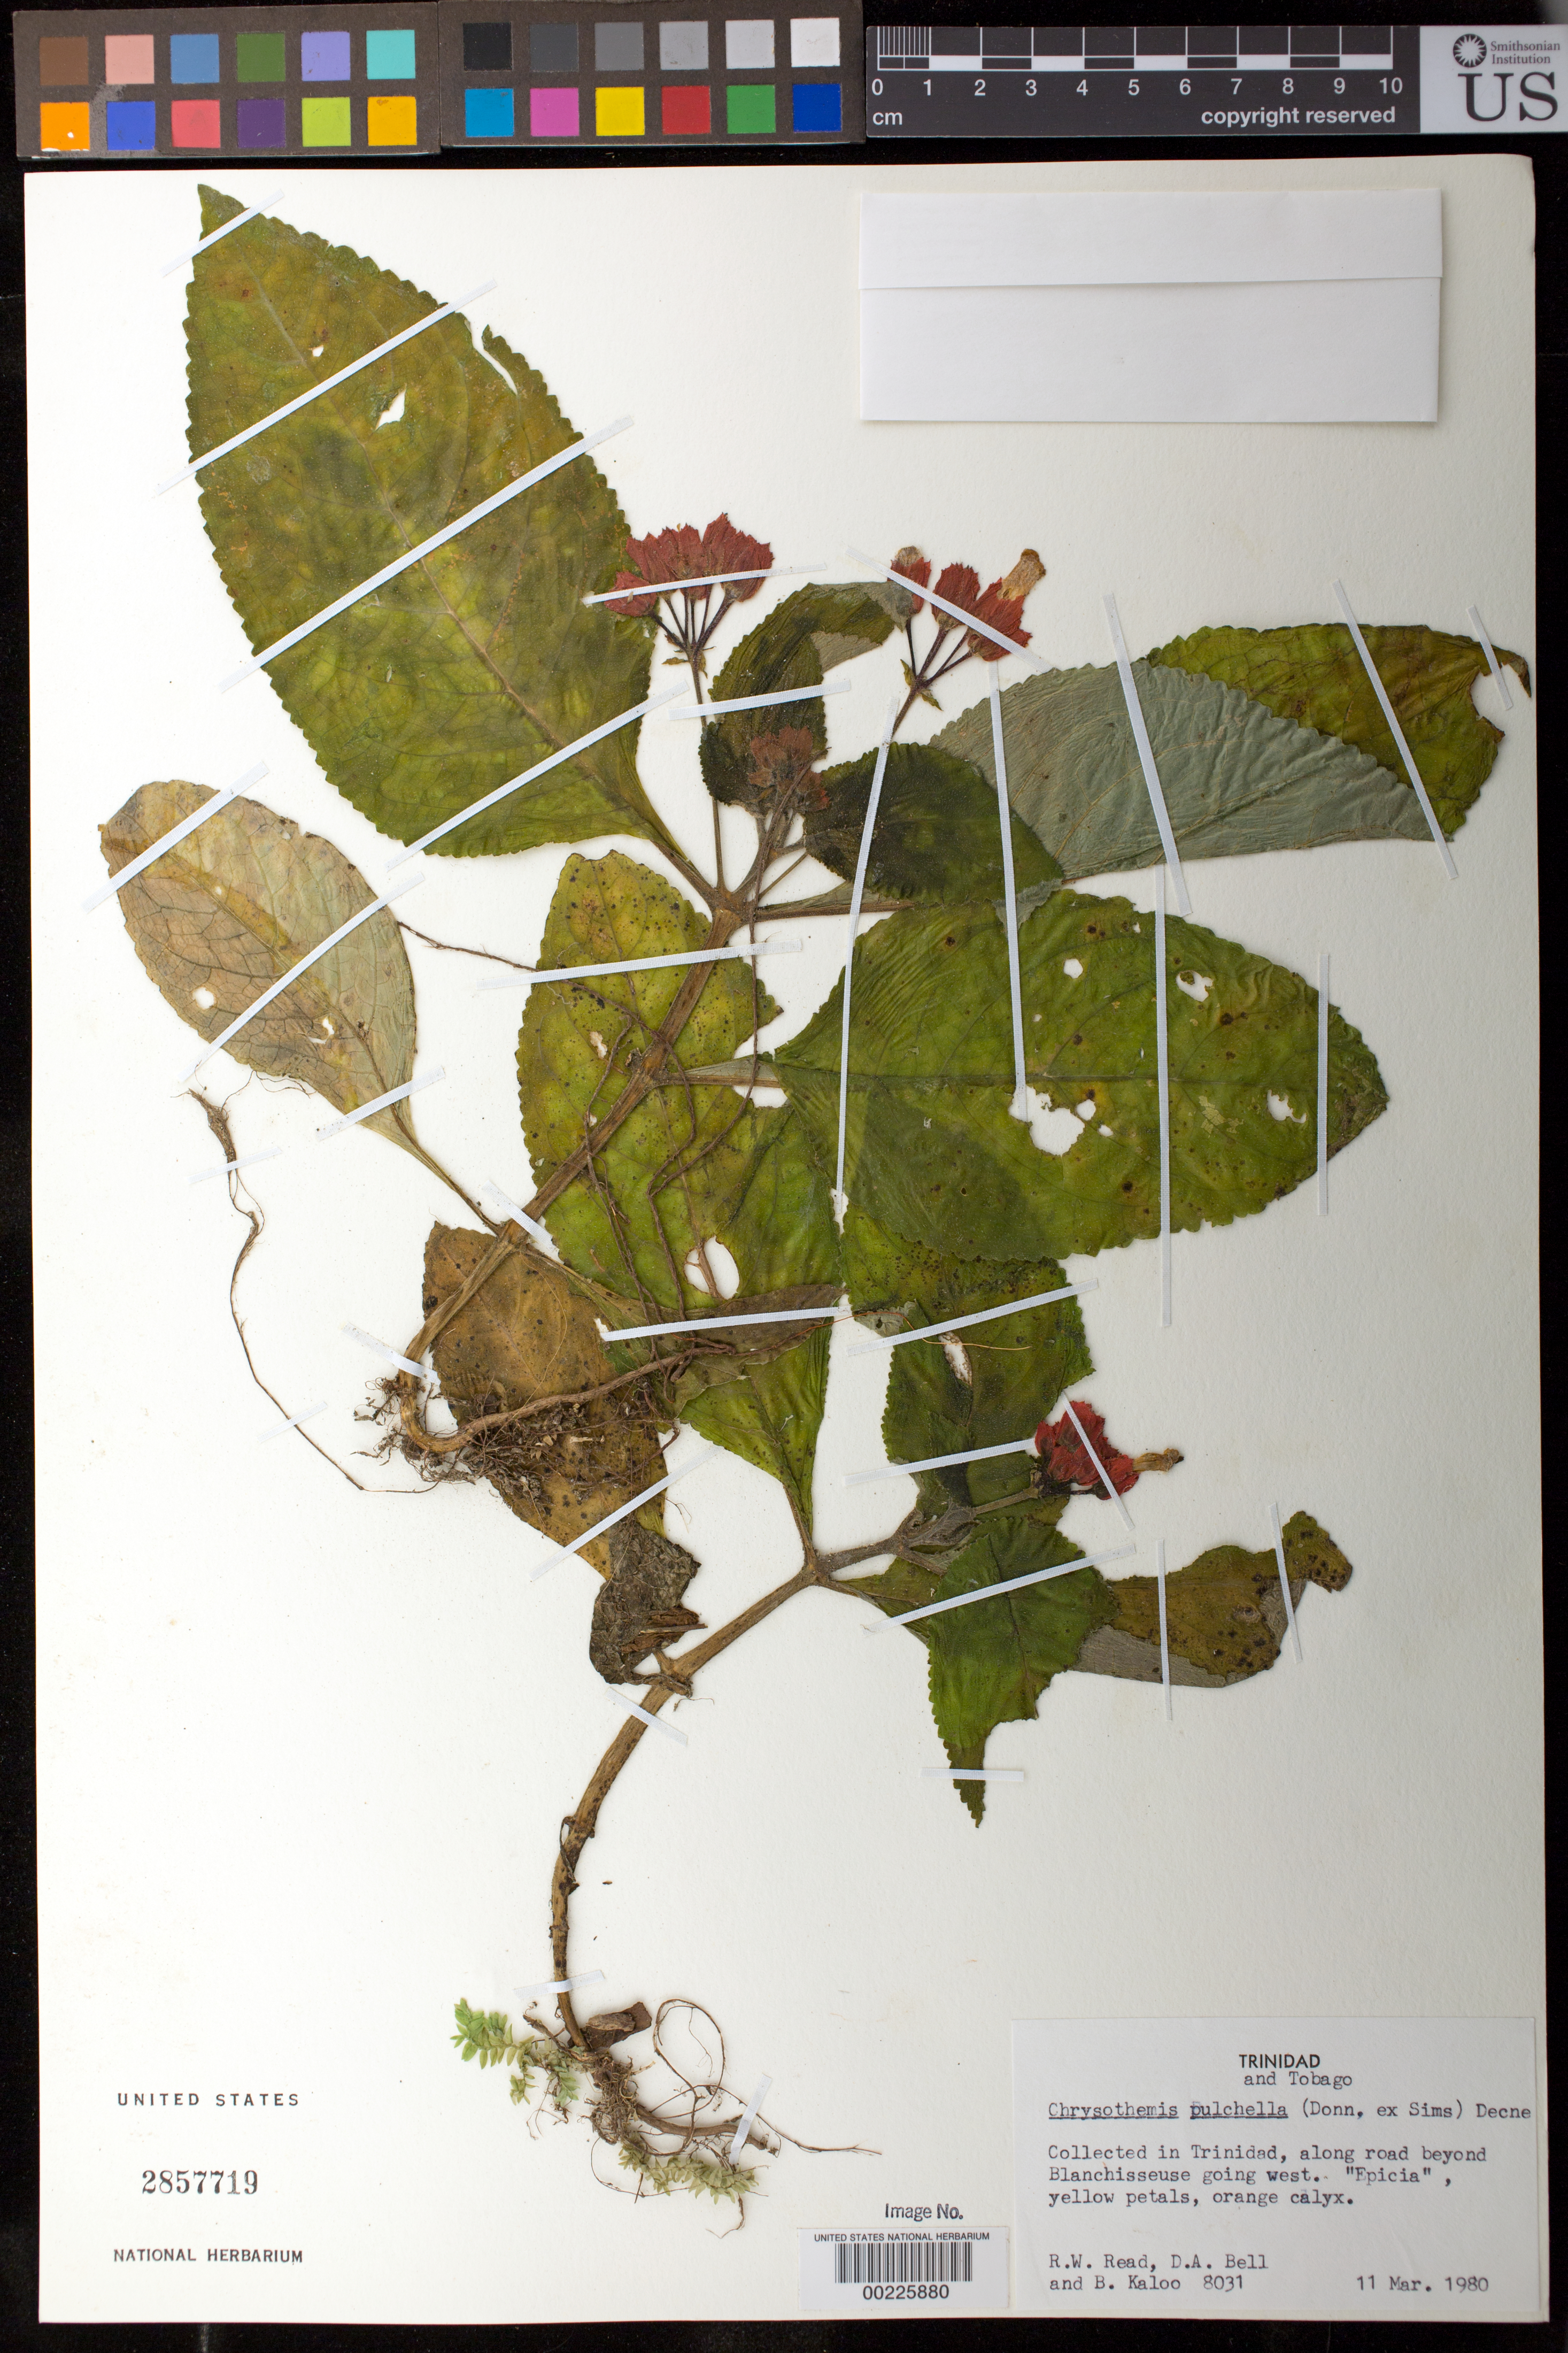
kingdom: Plantae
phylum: Tracheophyta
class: Magnoliopsida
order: Lamiales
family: Gesneriaceae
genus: Chrysothemis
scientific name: Chrysothemis pulchella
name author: (Donn ex Sims) Decne.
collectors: R. W. Read, D. A. Bell & B. Kalloo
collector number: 8031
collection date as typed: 11 Mar 1980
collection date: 1980-03-11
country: Trinidad and Tobago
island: Trinidad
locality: along road beyond Blanchisseuse going west.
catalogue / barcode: US 2857719